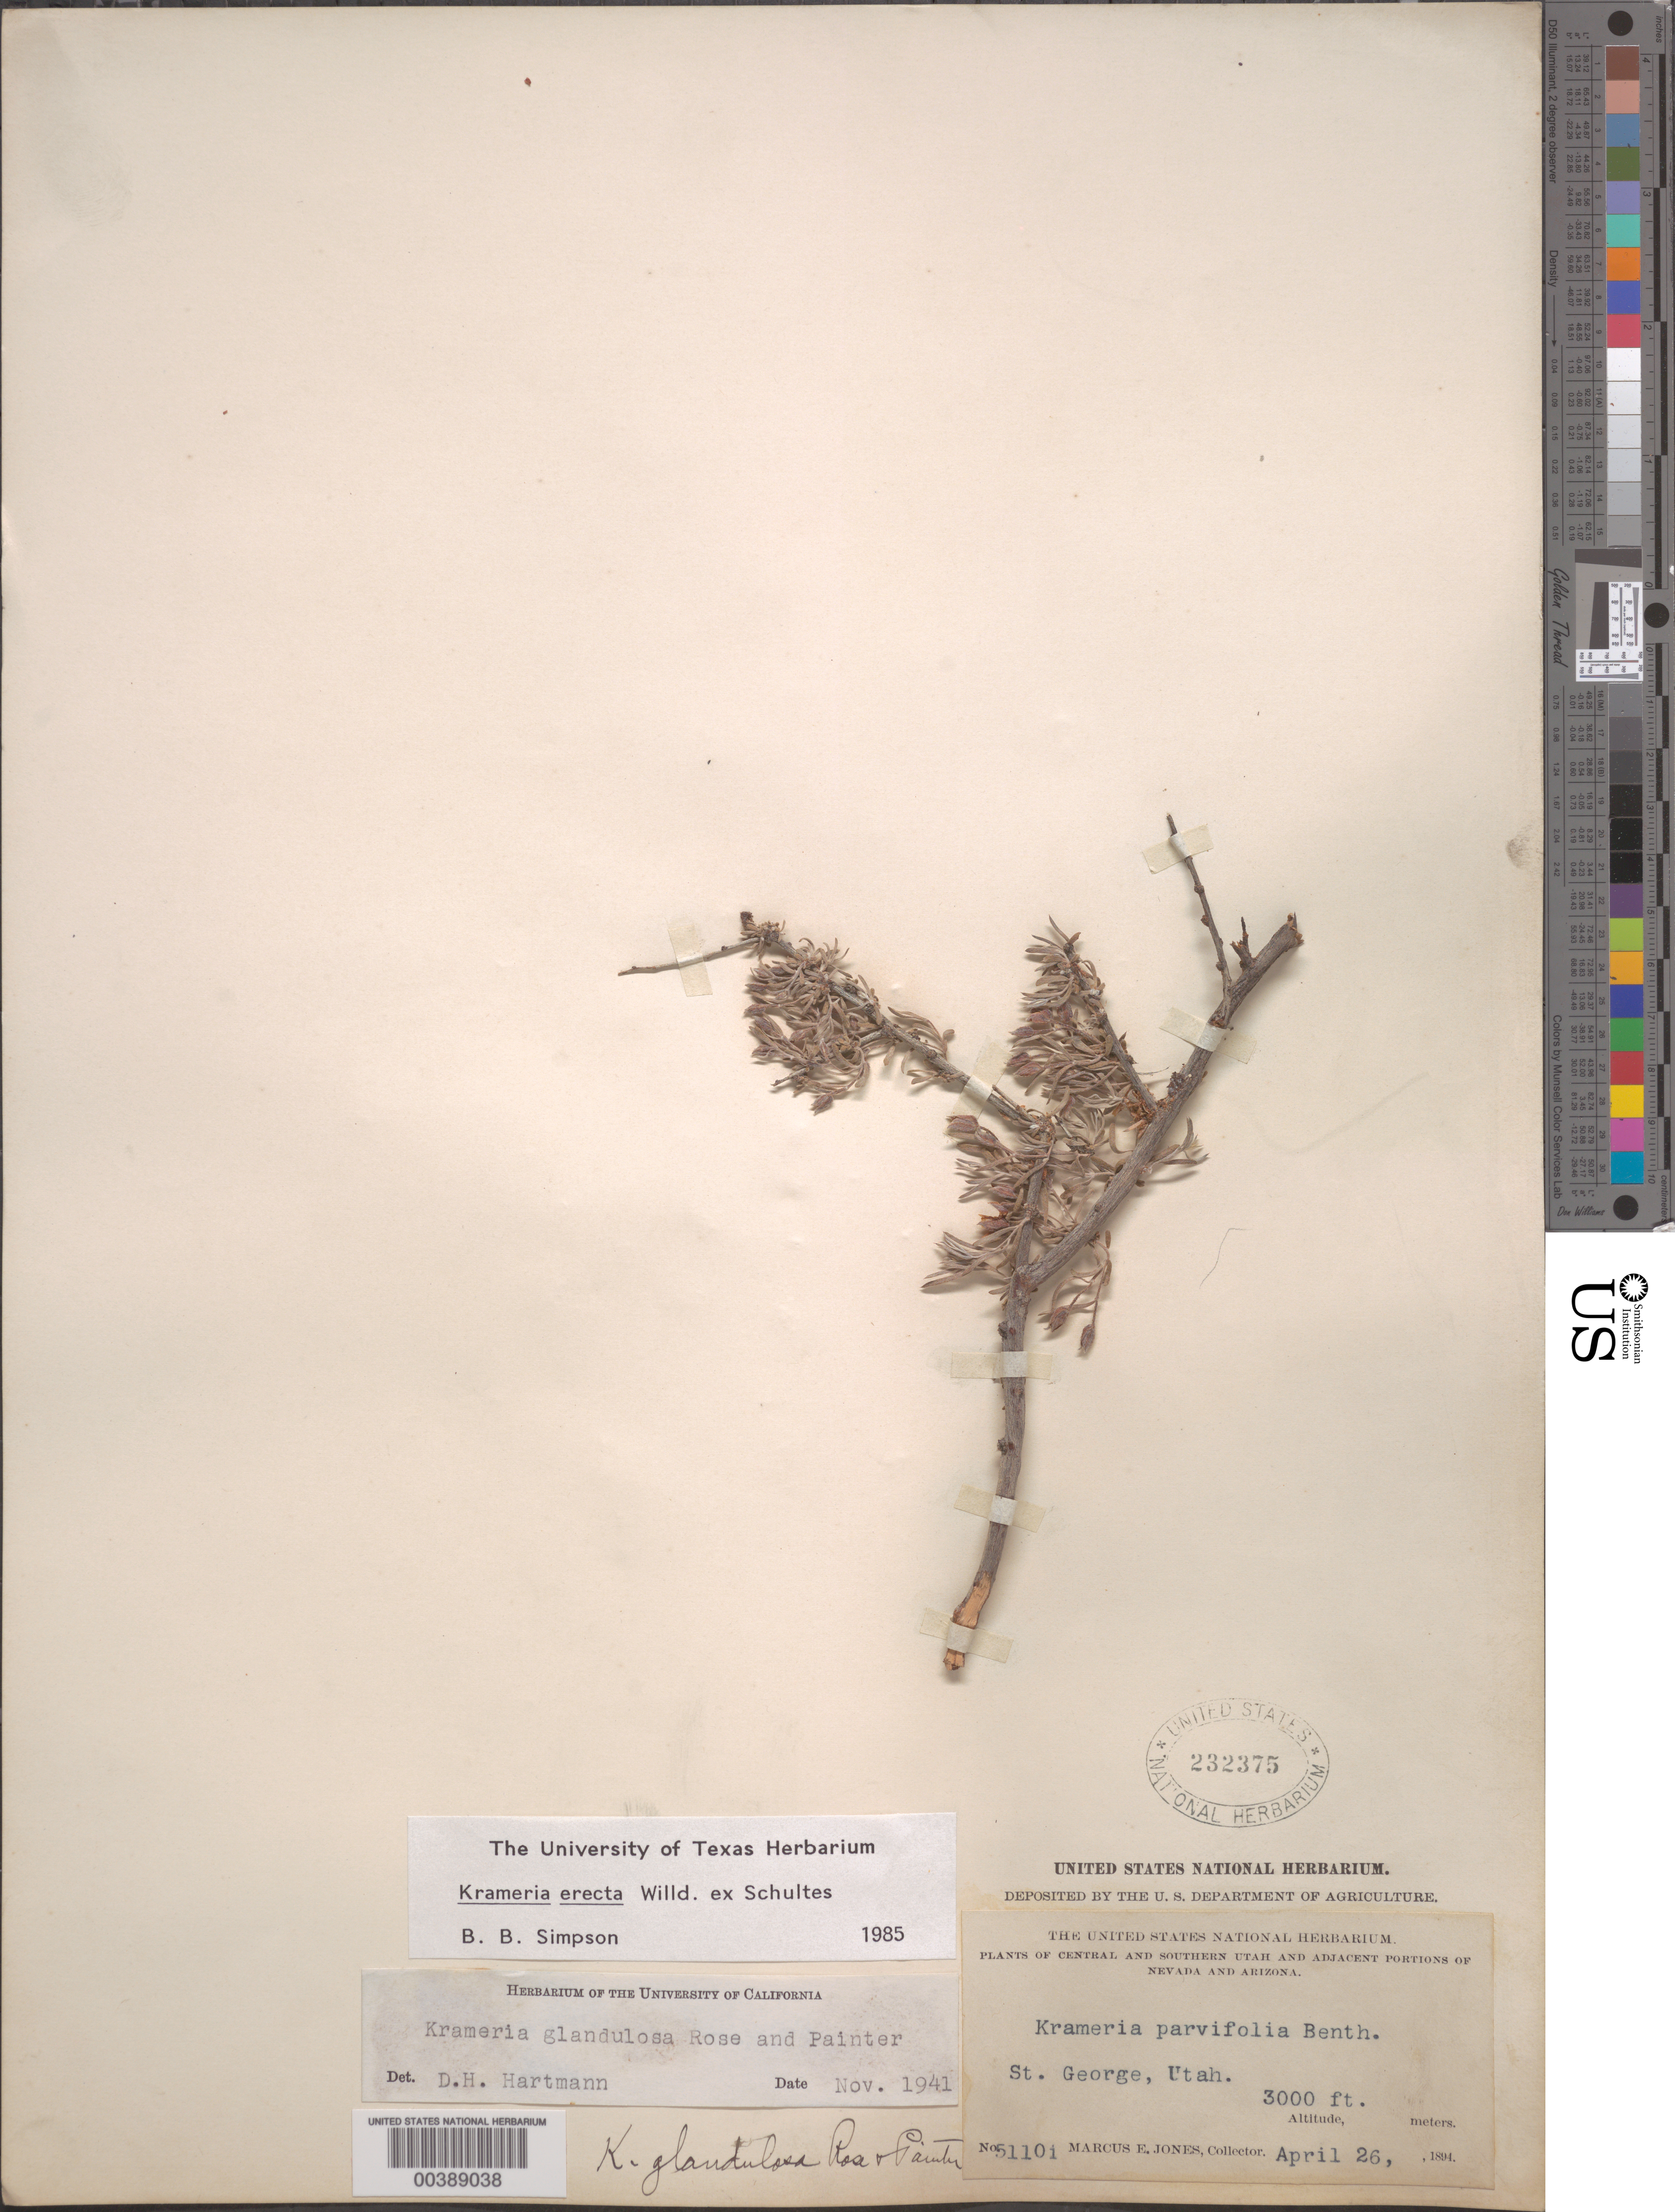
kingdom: Plantae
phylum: Tracheophyta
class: Magnoliopsida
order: Zygophyllales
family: Krameriaceae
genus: Krameria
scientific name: Krameria glandulosa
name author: Rose & J.H. Painter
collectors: M. E. Jones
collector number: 5110i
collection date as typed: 26 Apr 1894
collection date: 1894-04-26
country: United States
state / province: Utah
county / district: Washington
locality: St. george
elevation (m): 914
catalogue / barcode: US 232375